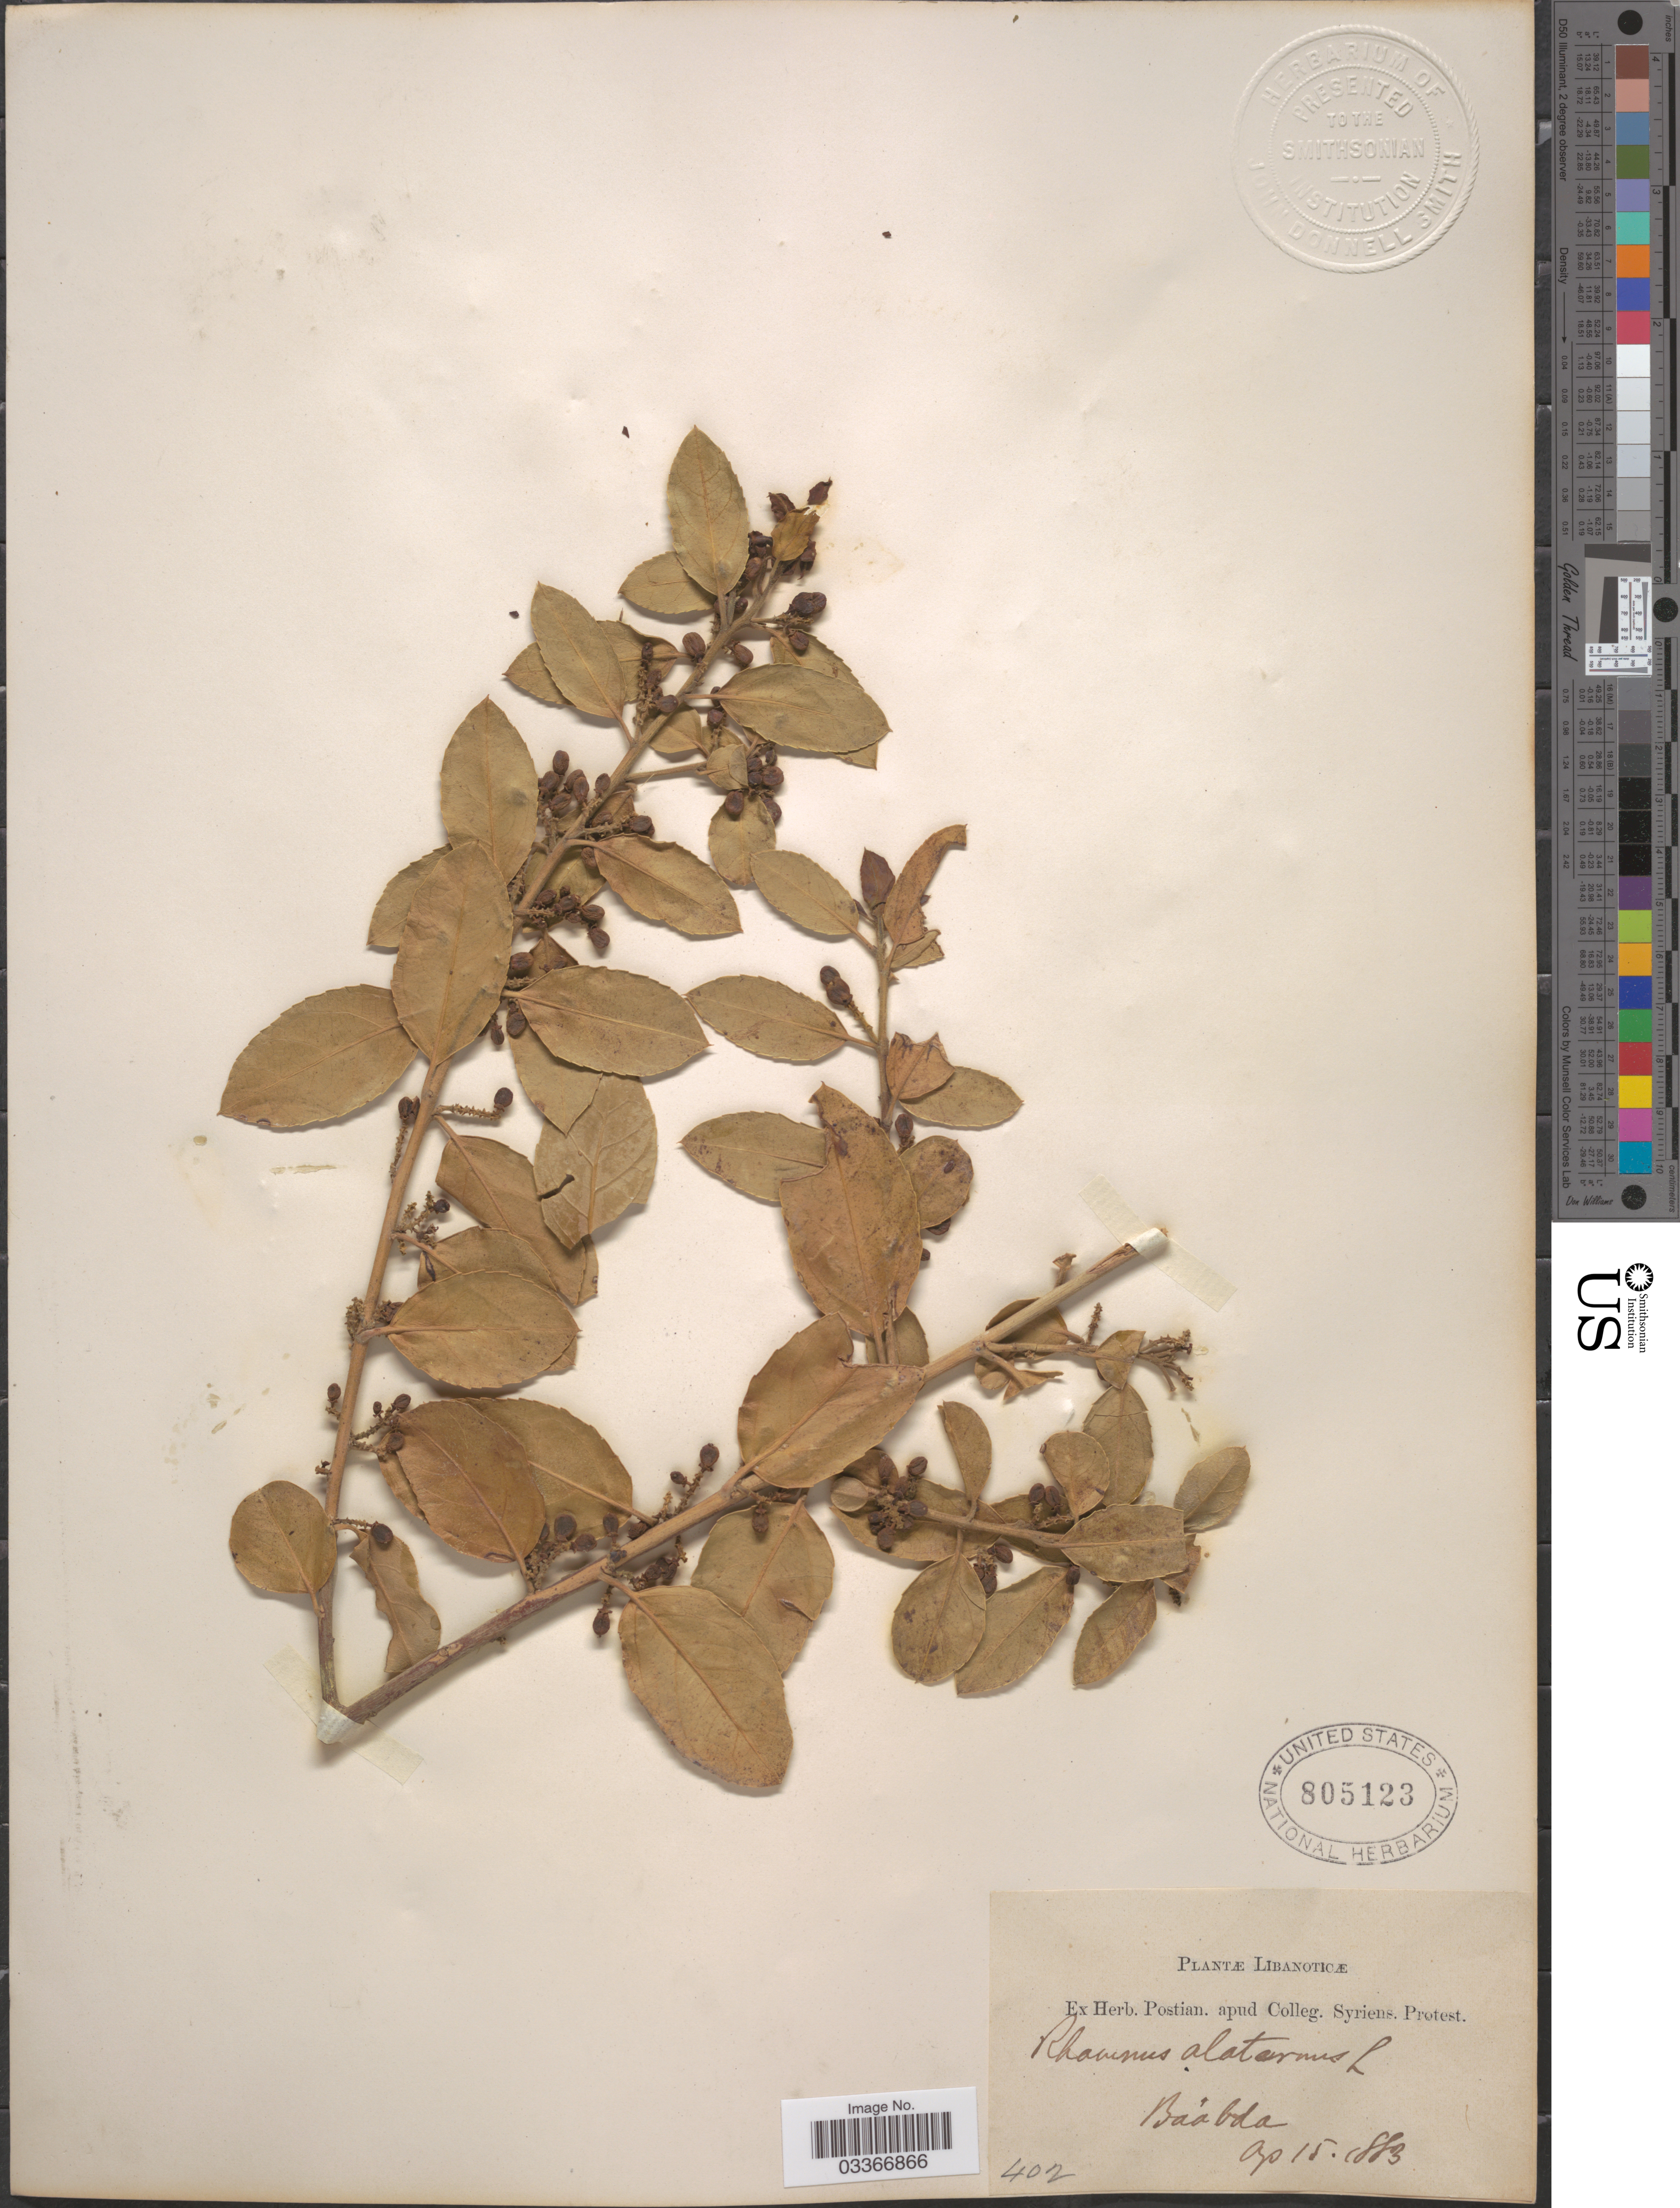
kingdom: Plantae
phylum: Tracheophyta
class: Magnoliopsida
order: Rosales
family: Rhamnaceae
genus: Rhamnus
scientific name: Rhamnus alaternus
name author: L.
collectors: ex herb. Postian. apud Colleg. Syriens. Protest. USE "Fannie P. A. Shepard" (10308853) AS PRIMARY COLLECTOR INSTEAD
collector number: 402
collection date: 1883-04-15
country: Lebanon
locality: Libanoticæ. Baobda.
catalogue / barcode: US 805123